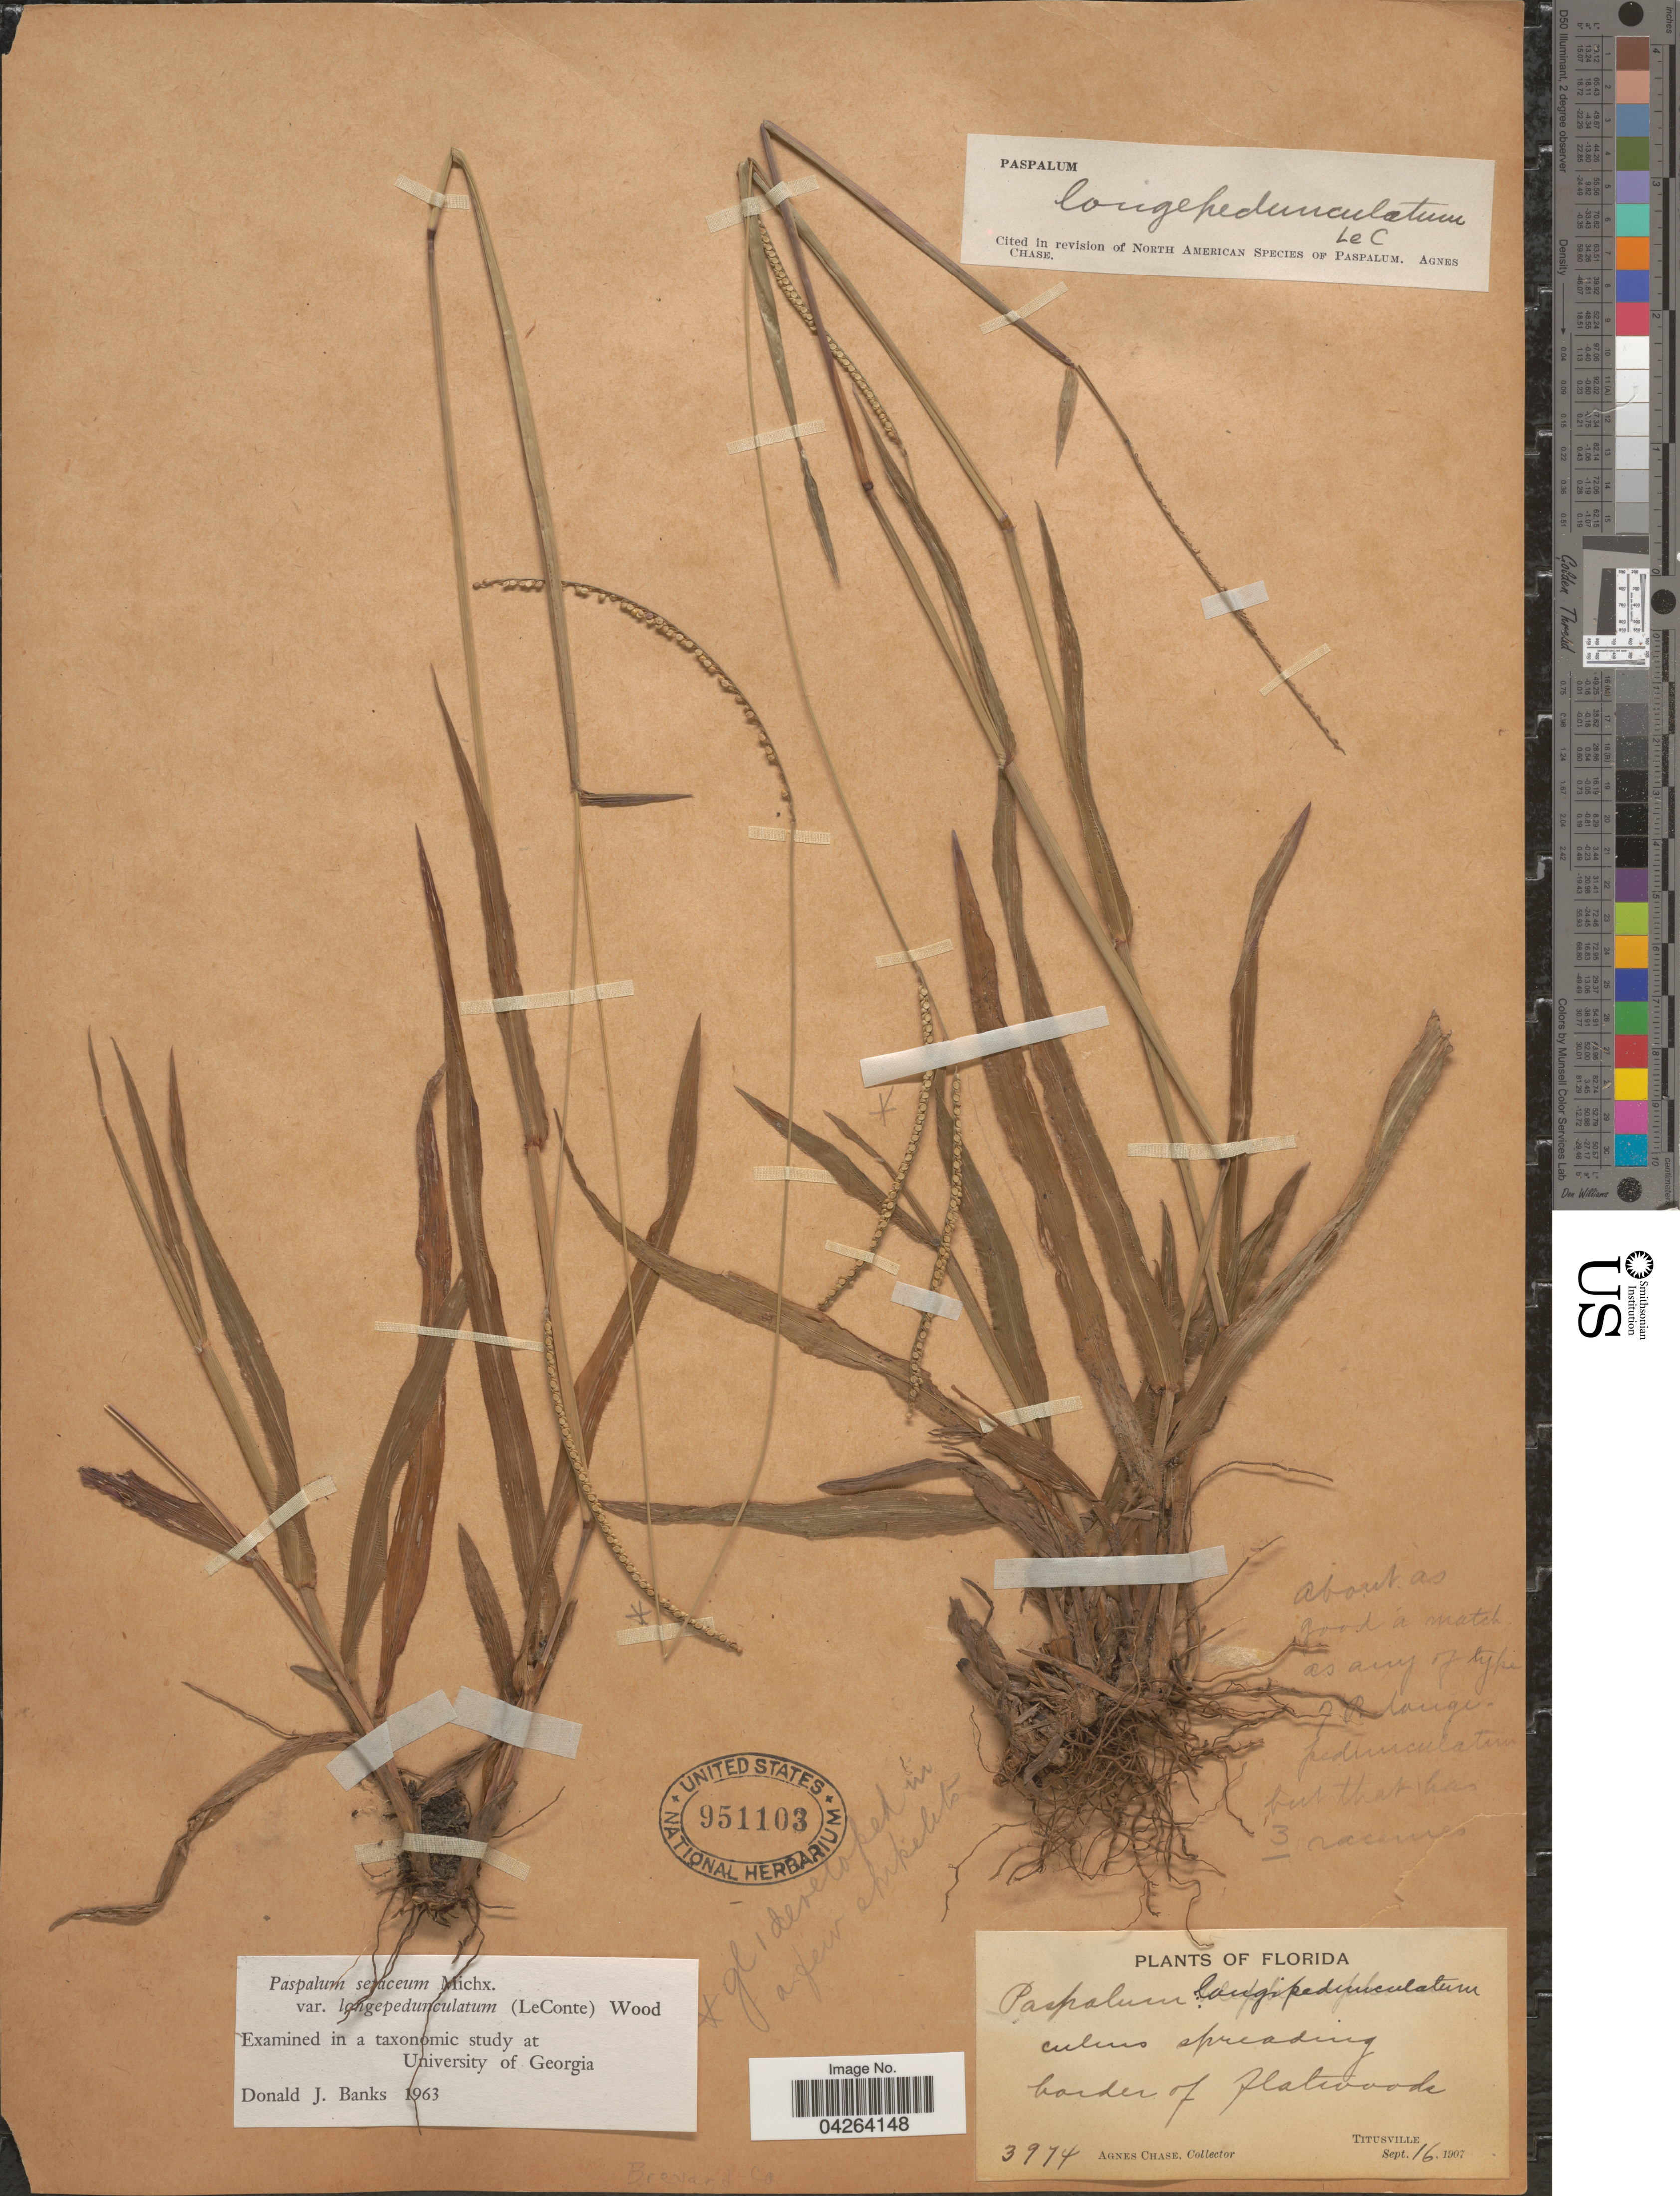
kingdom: Plantae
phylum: Tracheophyta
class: Liliopsida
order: Poales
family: Poaceae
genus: Paspalum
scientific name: Paspalum setaceum var. longipedunculatum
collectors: A. Chase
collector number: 3974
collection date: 1907-09-16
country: United States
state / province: Florida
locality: Border of flatwoods. Titusville. Brevard Co.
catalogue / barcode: US 951103